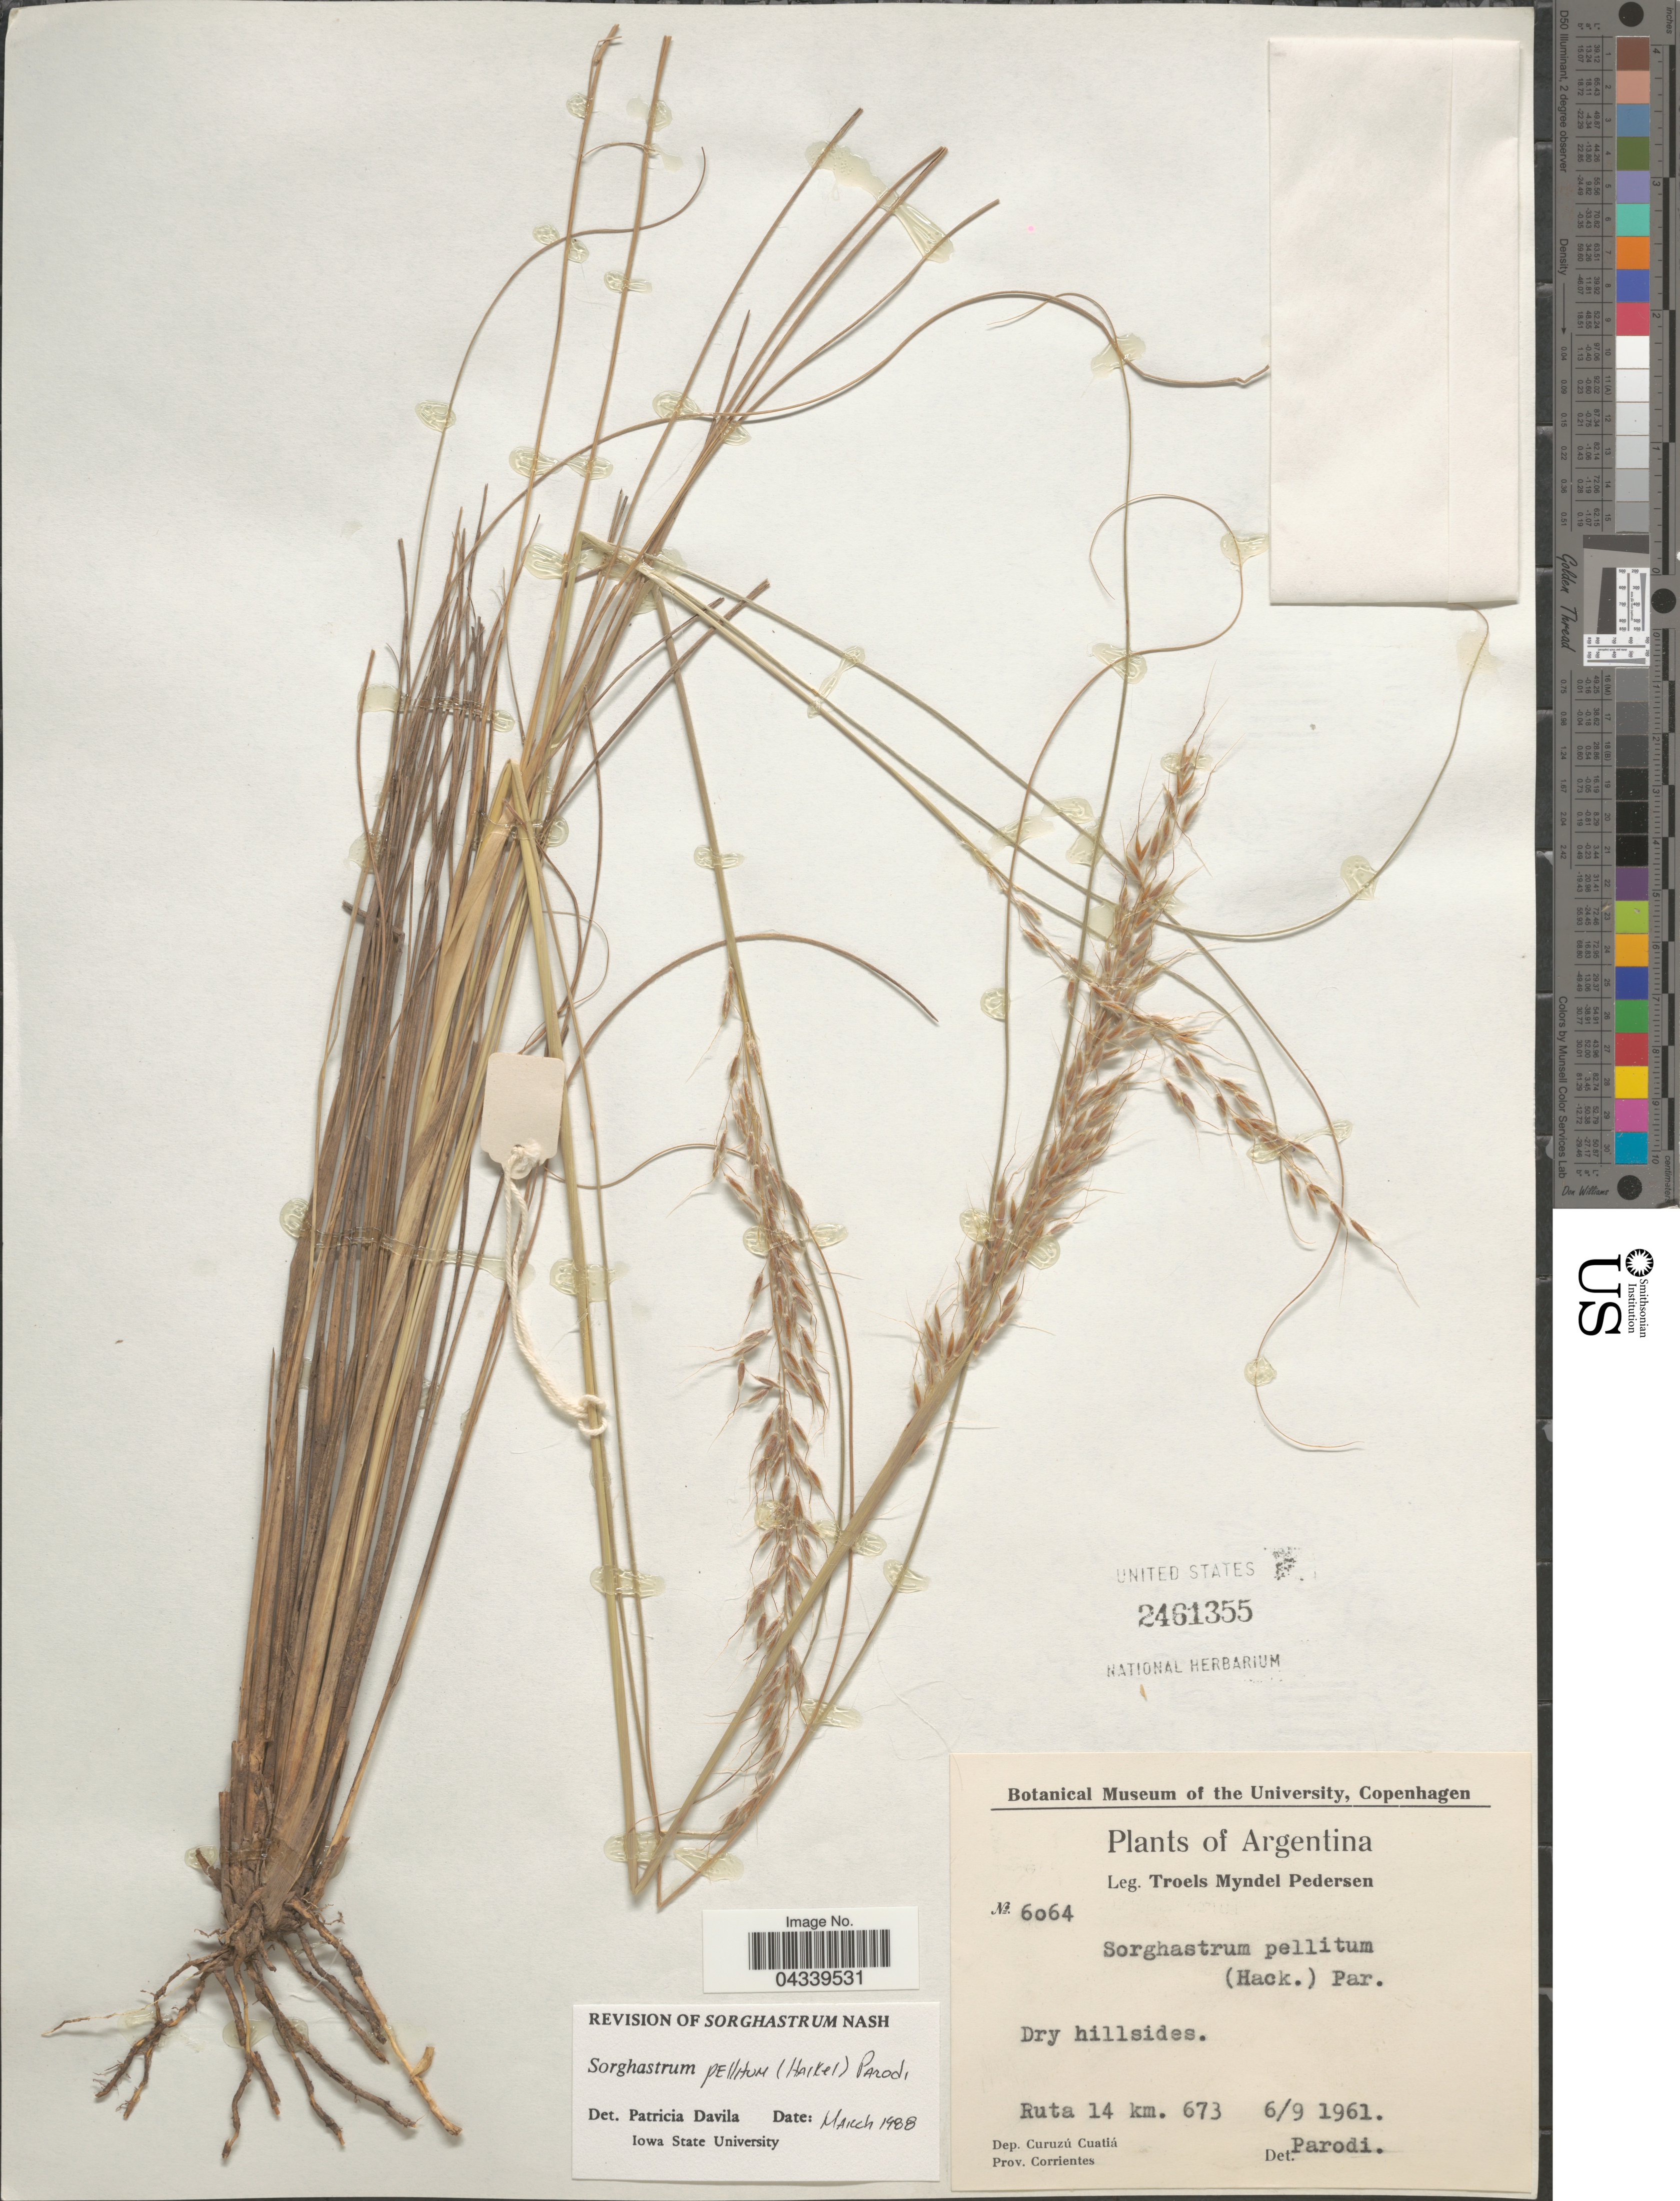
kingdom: Plantae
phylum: Tracheophyta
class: Liliopsida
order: Poales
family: Poaceae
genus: Sorghastrum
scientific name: Sorghastrum pellitum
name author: (Hack.) Parodi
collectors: T. Pederson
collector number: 6064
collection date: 1961-09-06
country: Argentina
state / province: Corrientes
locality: Dry hillsides. Ruta 14 km. 673. Dep. Curuzú Cuatiá.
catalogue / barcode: US 2461355